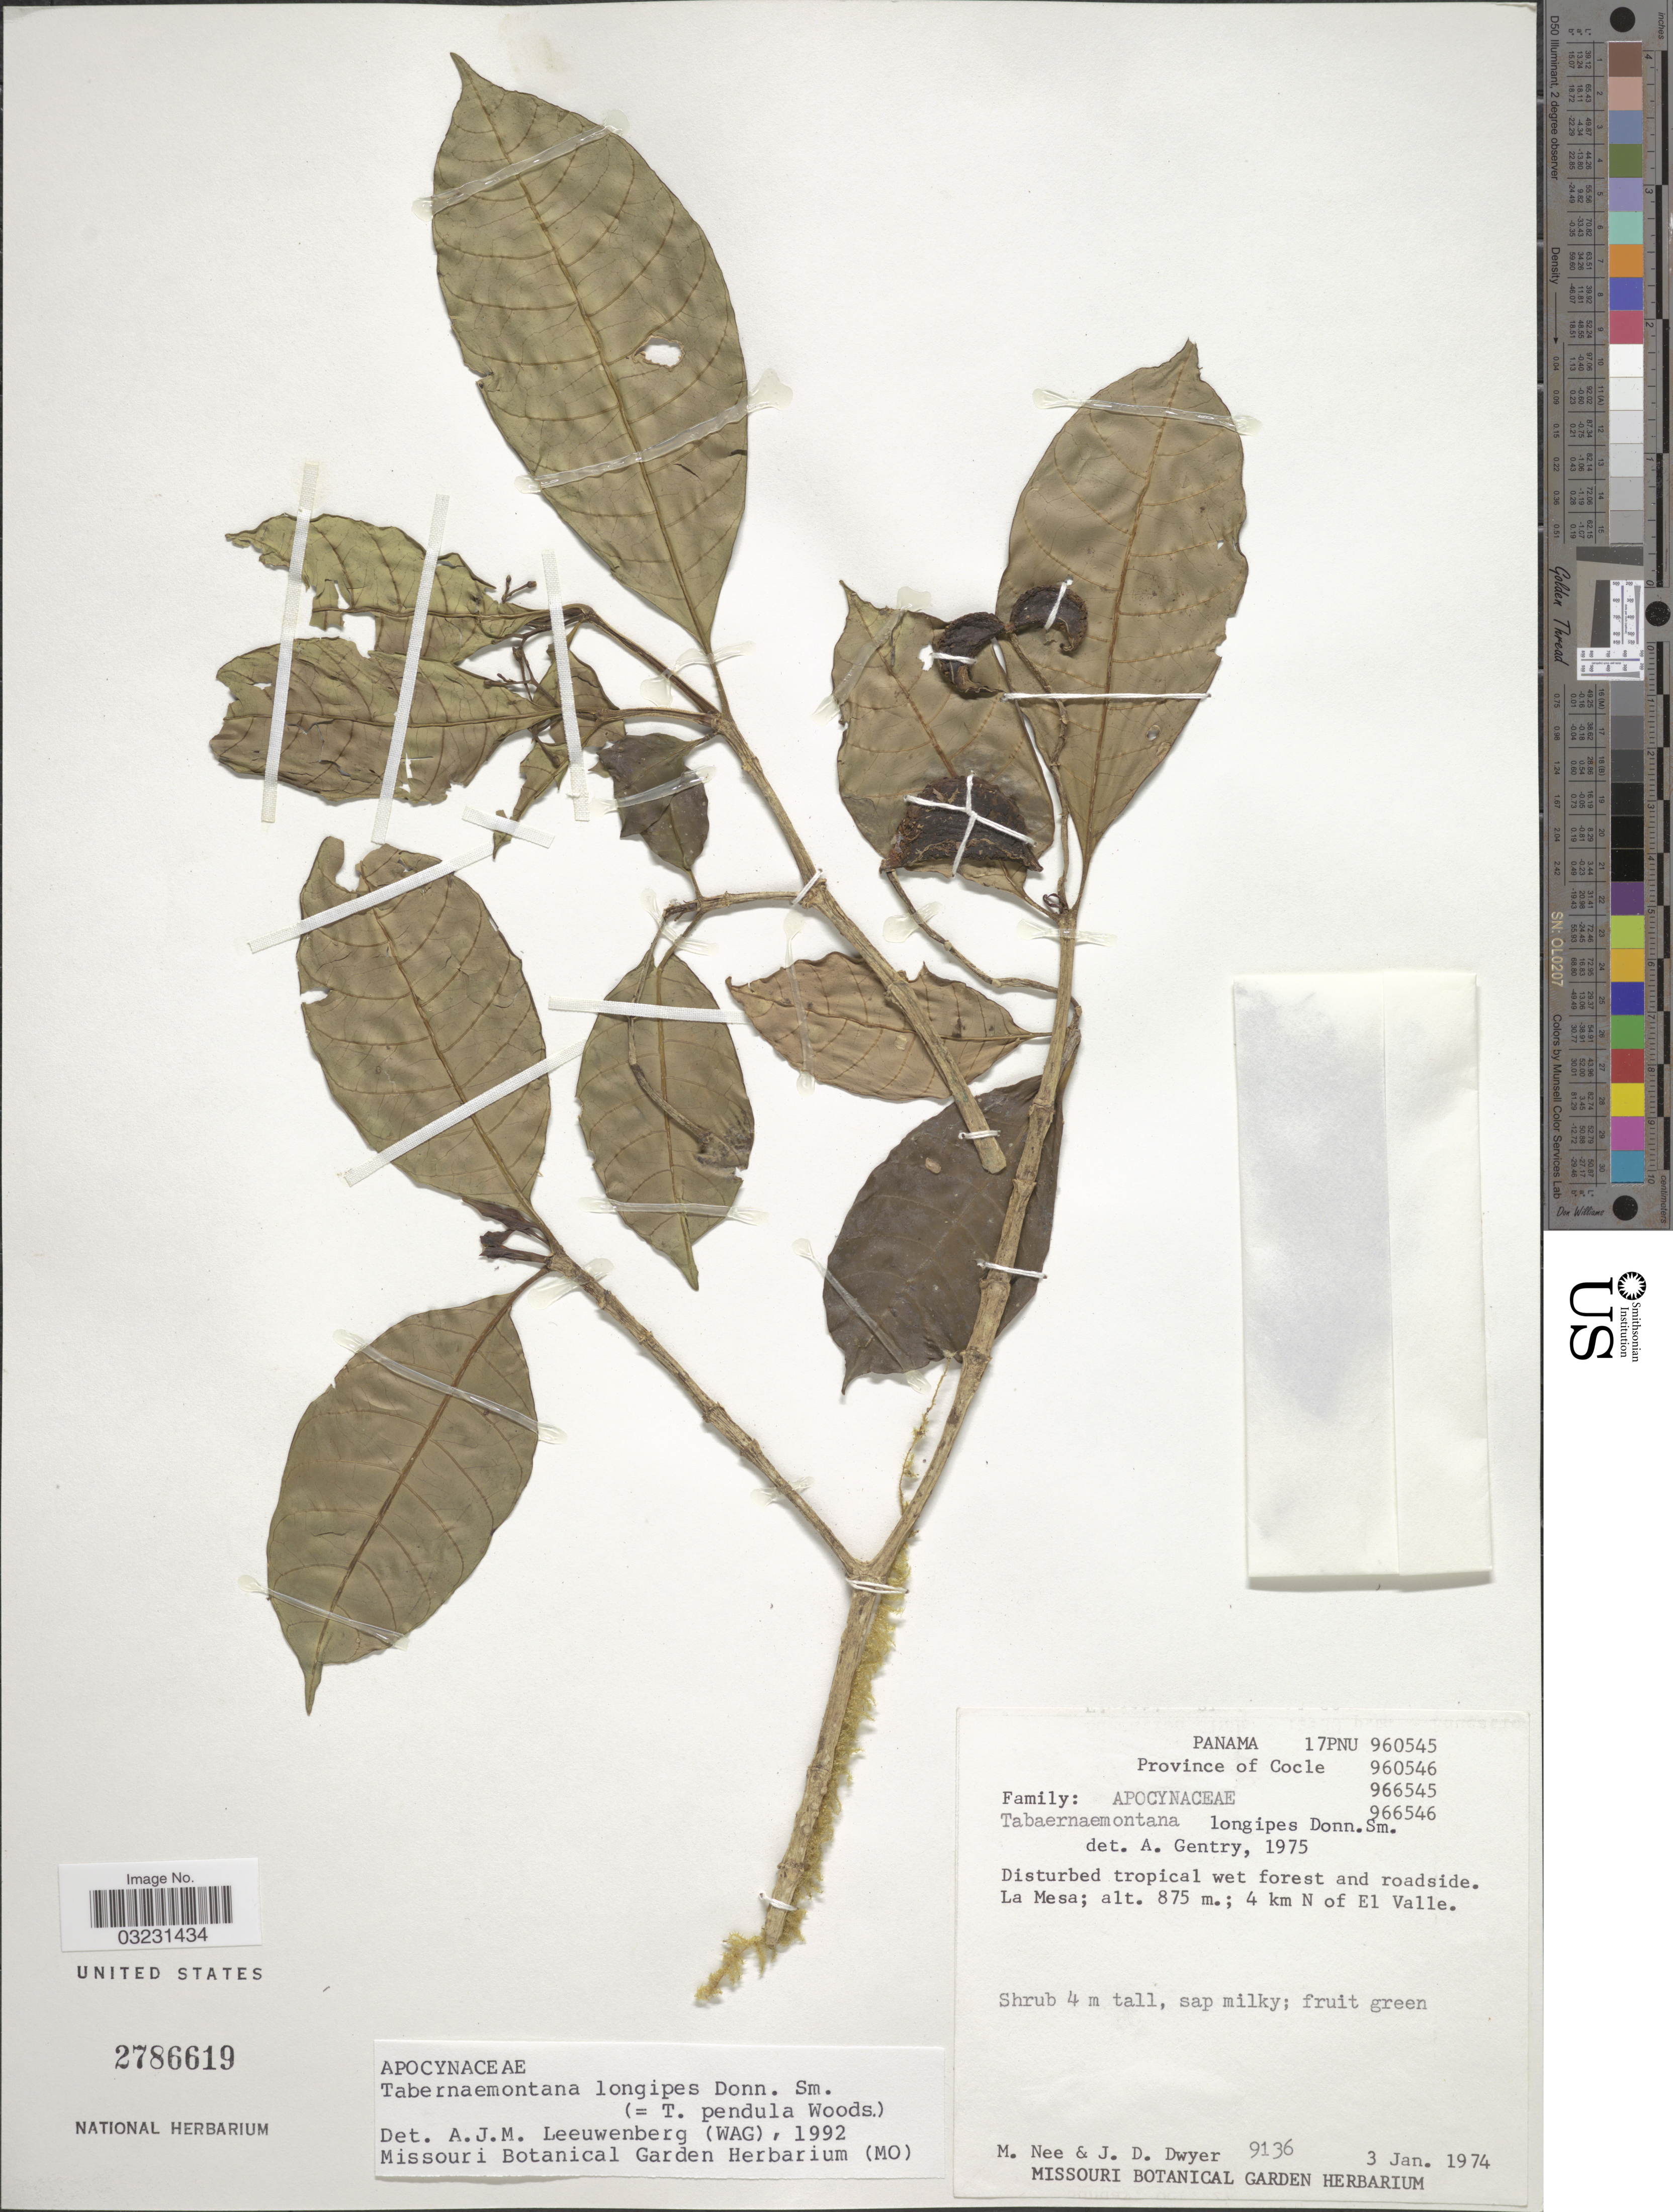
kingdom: Plantae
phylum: Tracheophyta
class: Magnoliopsida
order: Gentianales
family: Apocynaceae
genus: Tabernaemontana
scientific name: Tabernaemontana longipes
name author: Donn. Sm.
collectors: M. Nee & J. D. Dwyer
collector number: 9136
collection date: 1974-01-03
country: Panama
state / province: Coclé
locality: Disturbed tropical wet forest and roadside. La Mesa; 4 km N of El Valle.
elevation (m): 875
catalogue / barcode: US 2786619